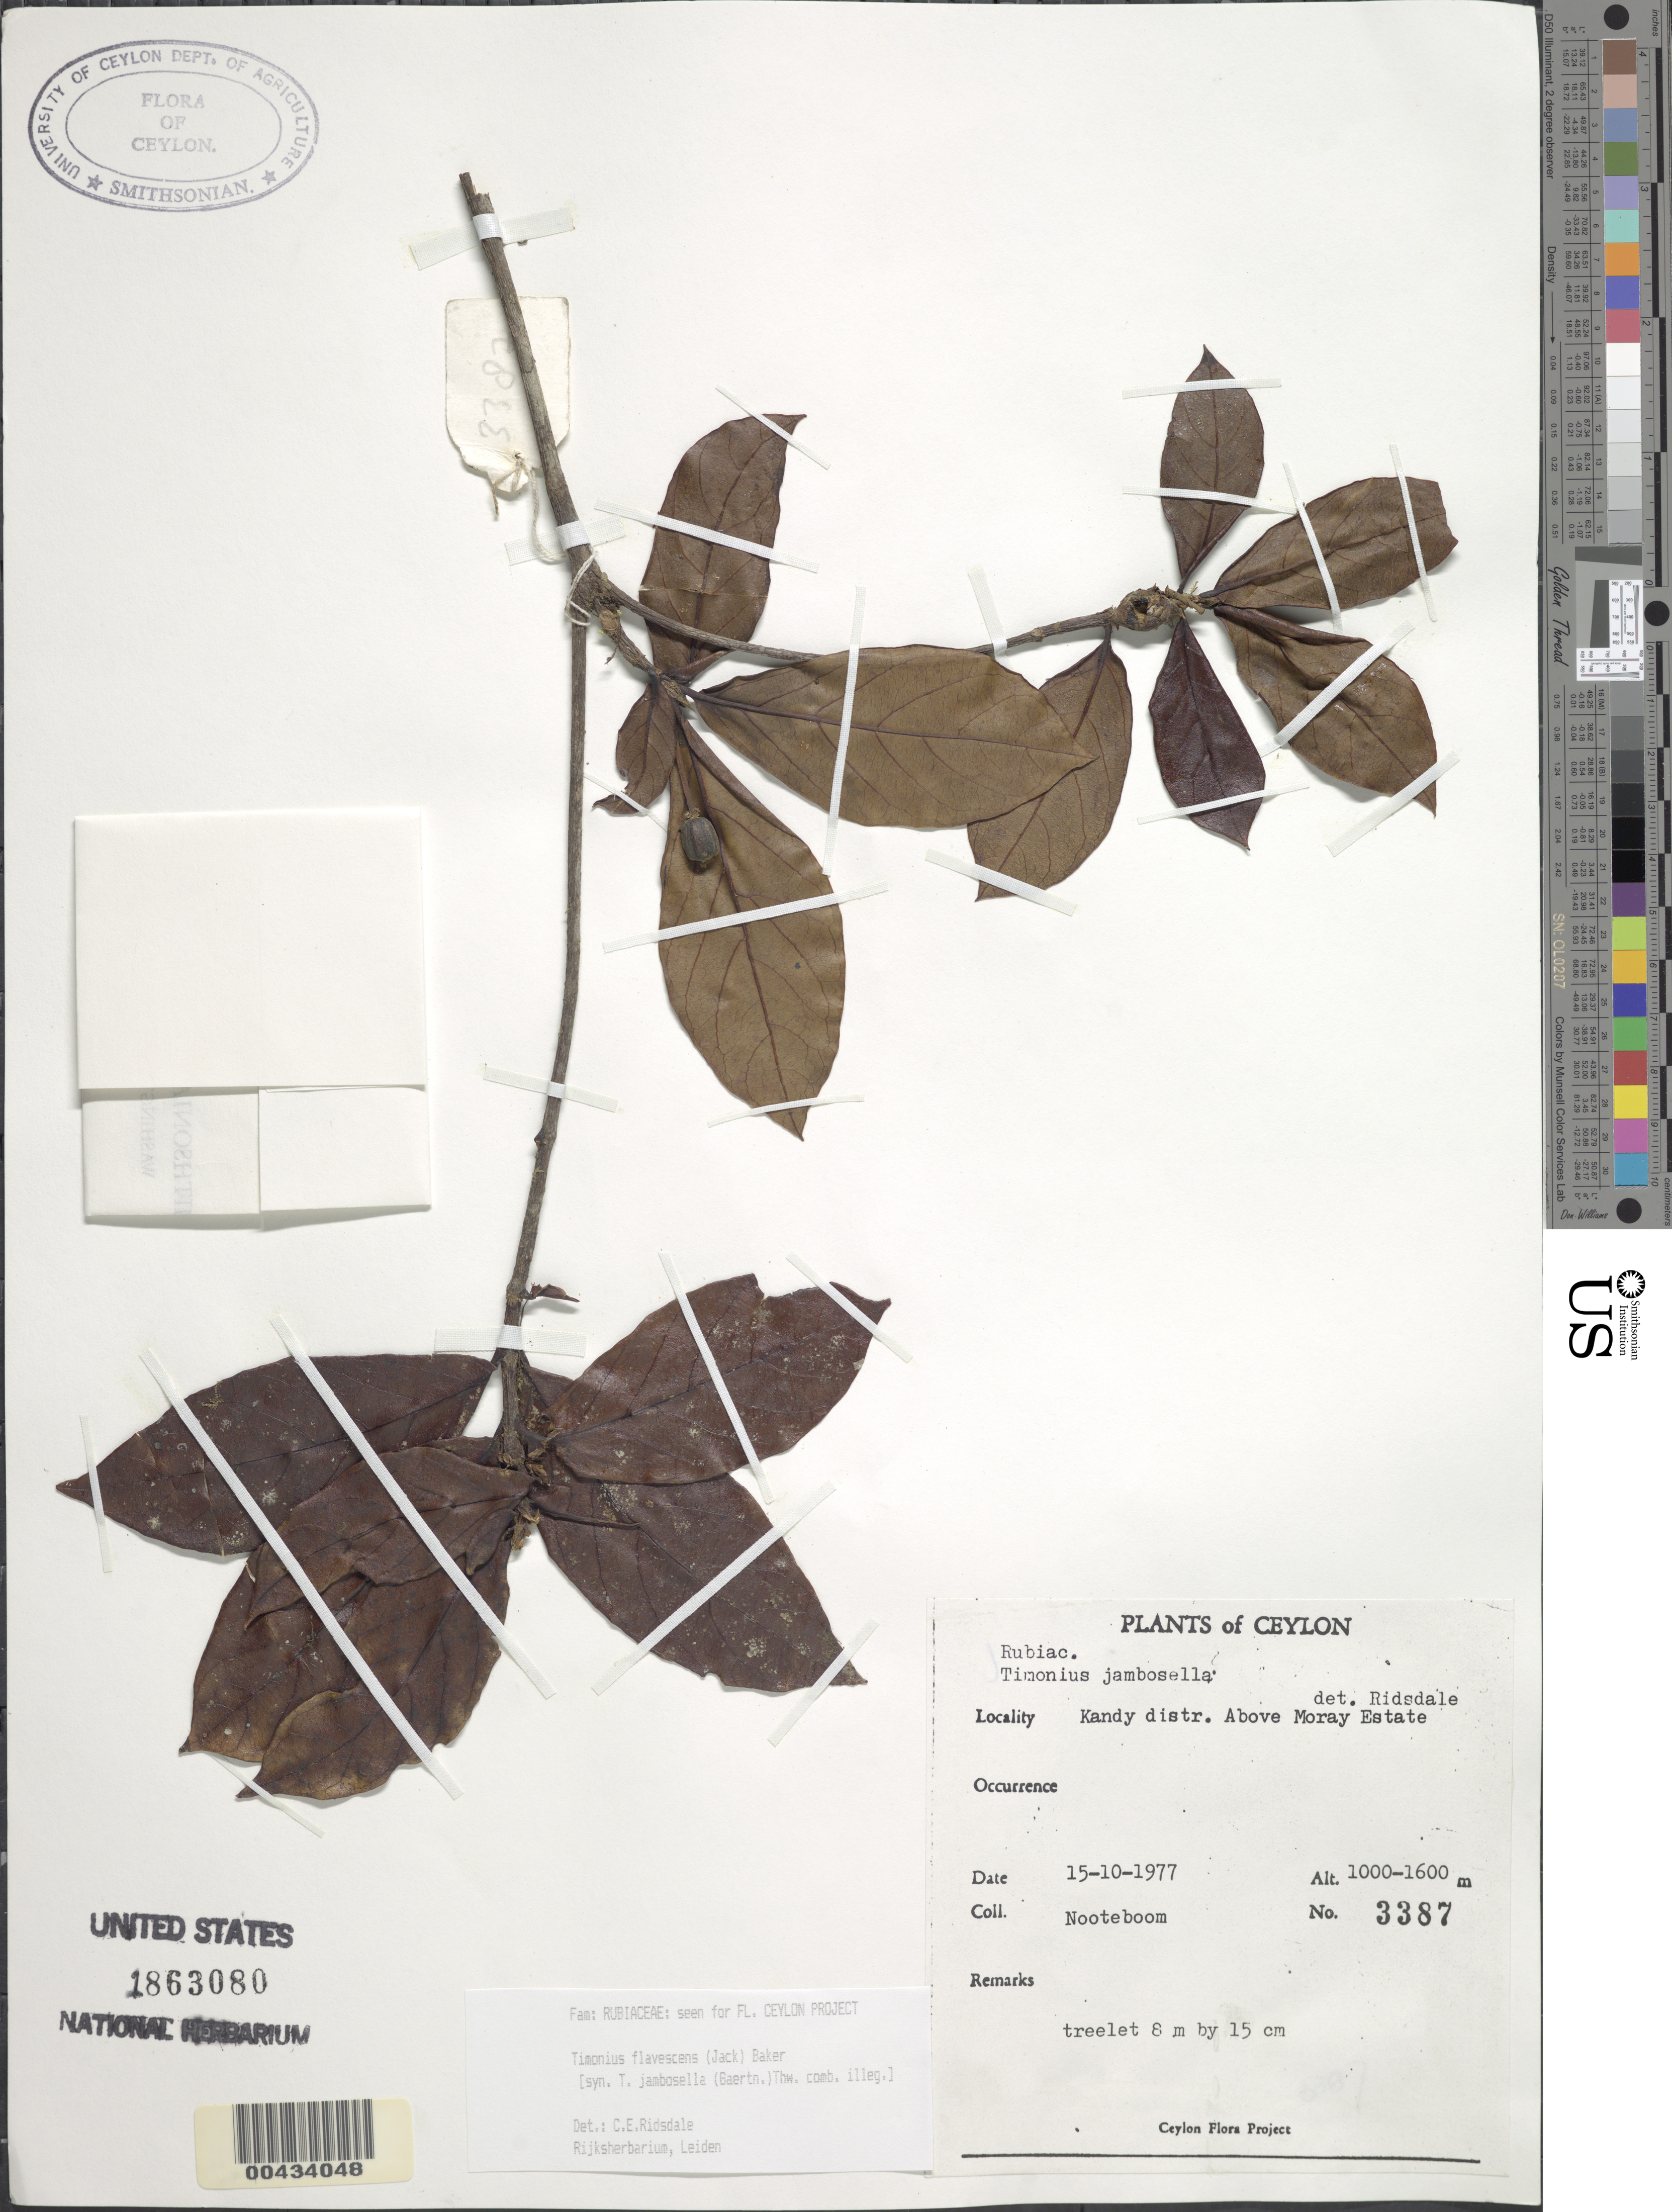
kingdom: Plantae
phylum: Tracheophyta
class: Magnoliopsida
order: Gentianales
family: Rubiaceae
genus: Timonius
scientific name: Timonius flavescens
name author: (Jack) Baker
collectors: H. P. Nooteboom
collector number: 3387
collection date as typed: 15 Oct 1977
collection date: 1977-10-15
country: Sri Lanka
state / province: Central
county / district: Kandy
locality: Above Moray Estate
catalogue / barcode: US 1863080